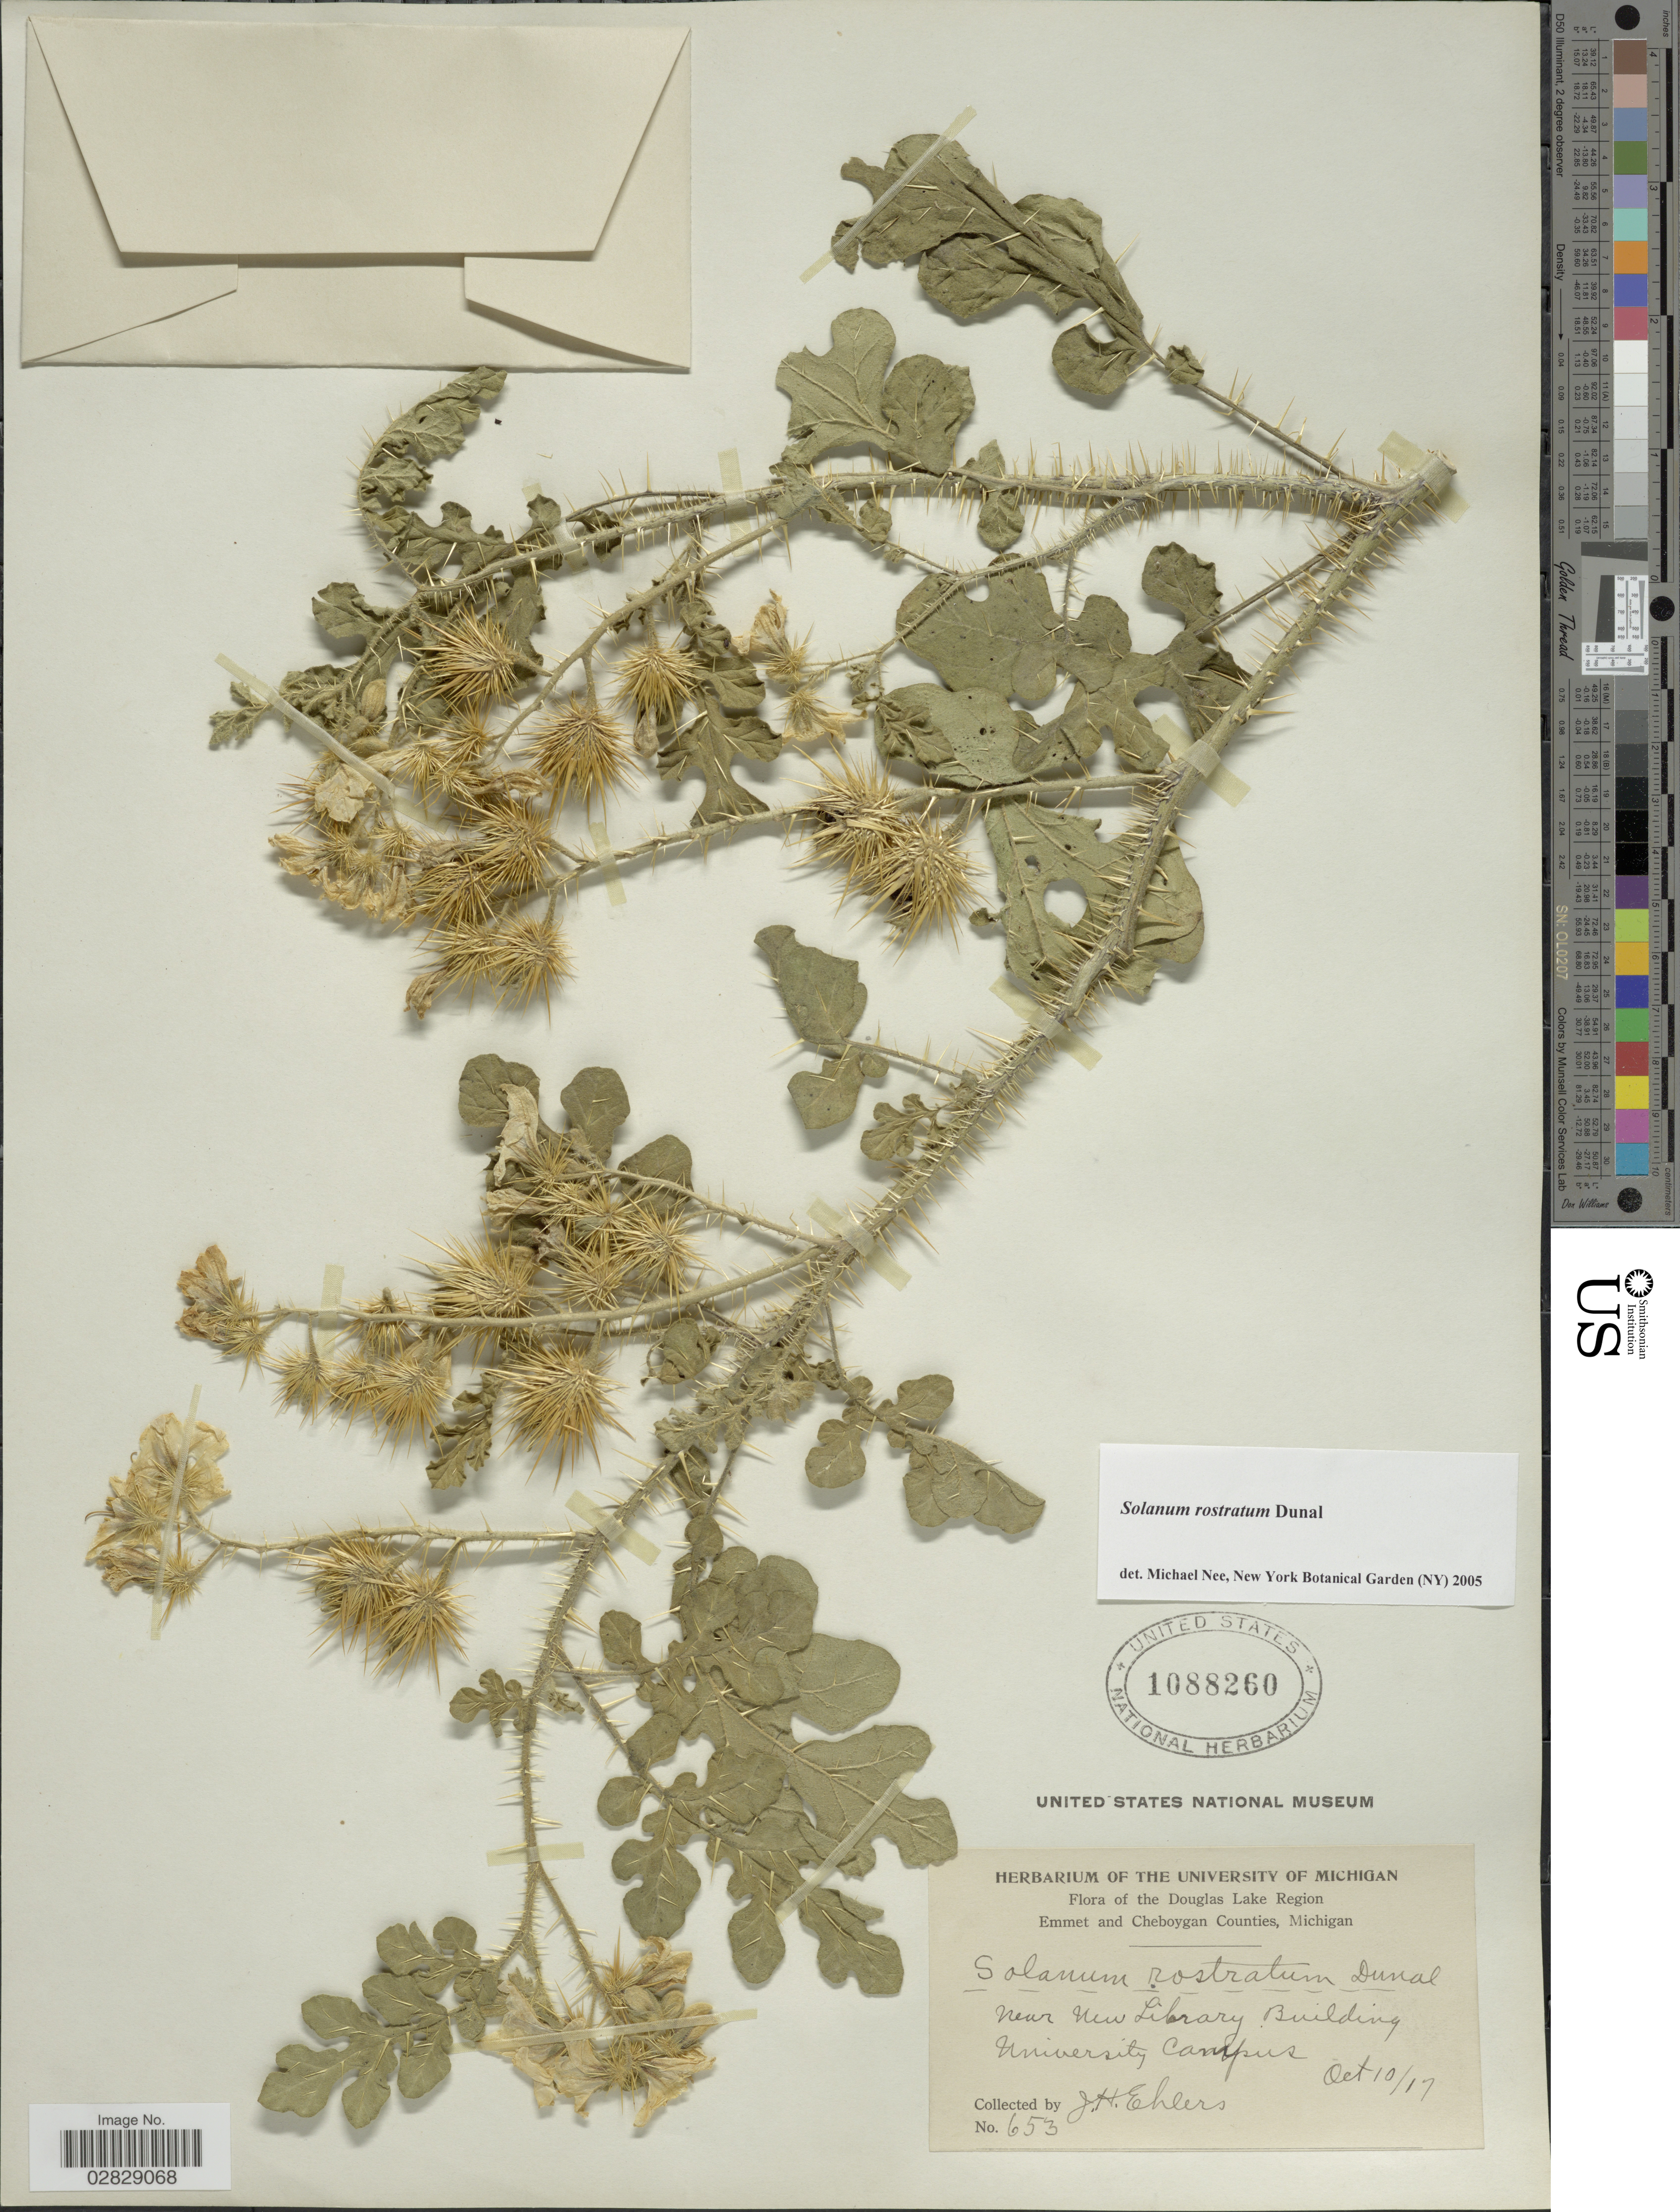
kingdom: Plantae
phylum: Tracheophyta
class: Magnoliopsida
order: Solanales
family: Solanaceae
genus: Solanum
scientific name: Solanum rostratum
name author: Dunal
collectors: J. H. Ehlers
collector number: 653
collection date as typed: Transcribed d/m/y: 10/10/17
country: United States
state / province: Michigan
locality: Douglas Lake Region. Emmet and Cheboygan Counties. Near New Library Building University Campus.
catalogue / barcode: US 1088260